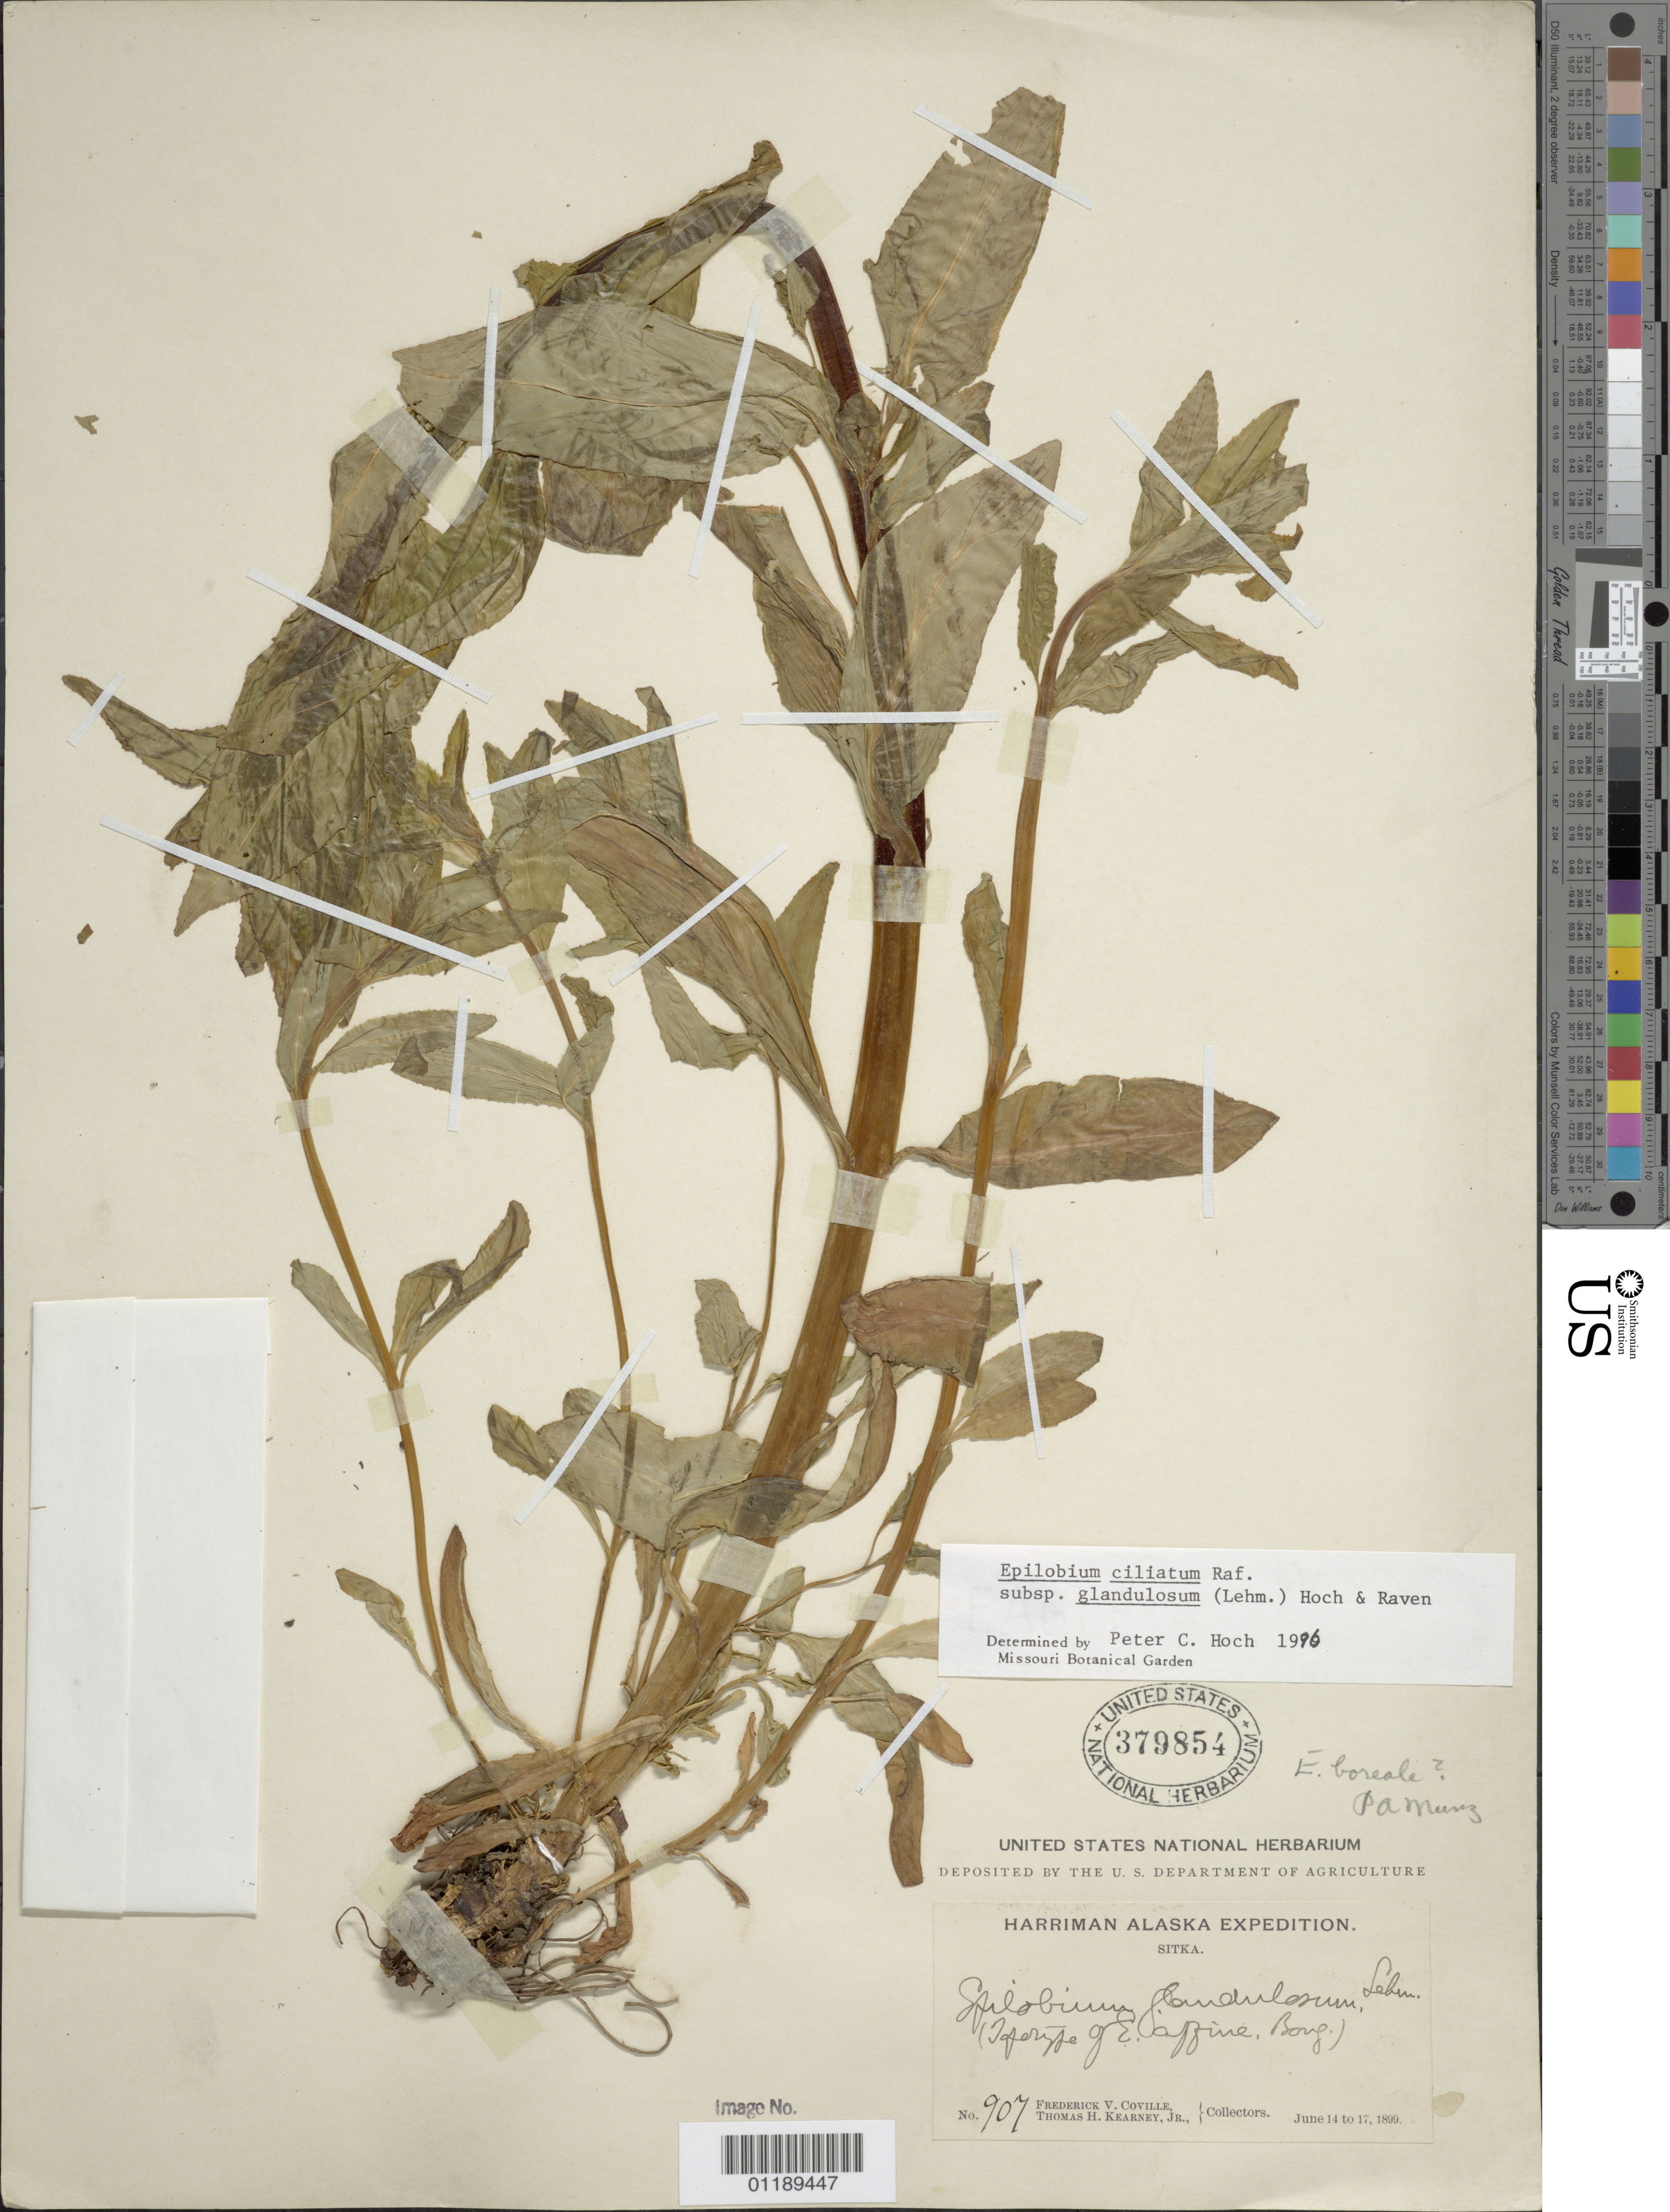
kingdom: Plantae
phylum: Tracheophyta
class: Magnoliopsida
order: Myrtales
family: Onagraceae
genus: Epilobium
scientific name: Epilobium ciliatum subsp. glandulosum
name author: (Lehm.) Hoch & P.H. Raven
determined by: Hoch, P. C.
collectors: F. V. Coville & T. H. Kearney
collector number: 907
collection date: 1899-06-14/1899-06-17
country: United States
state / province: Alaska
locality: Sitka.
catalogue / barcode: US 379854